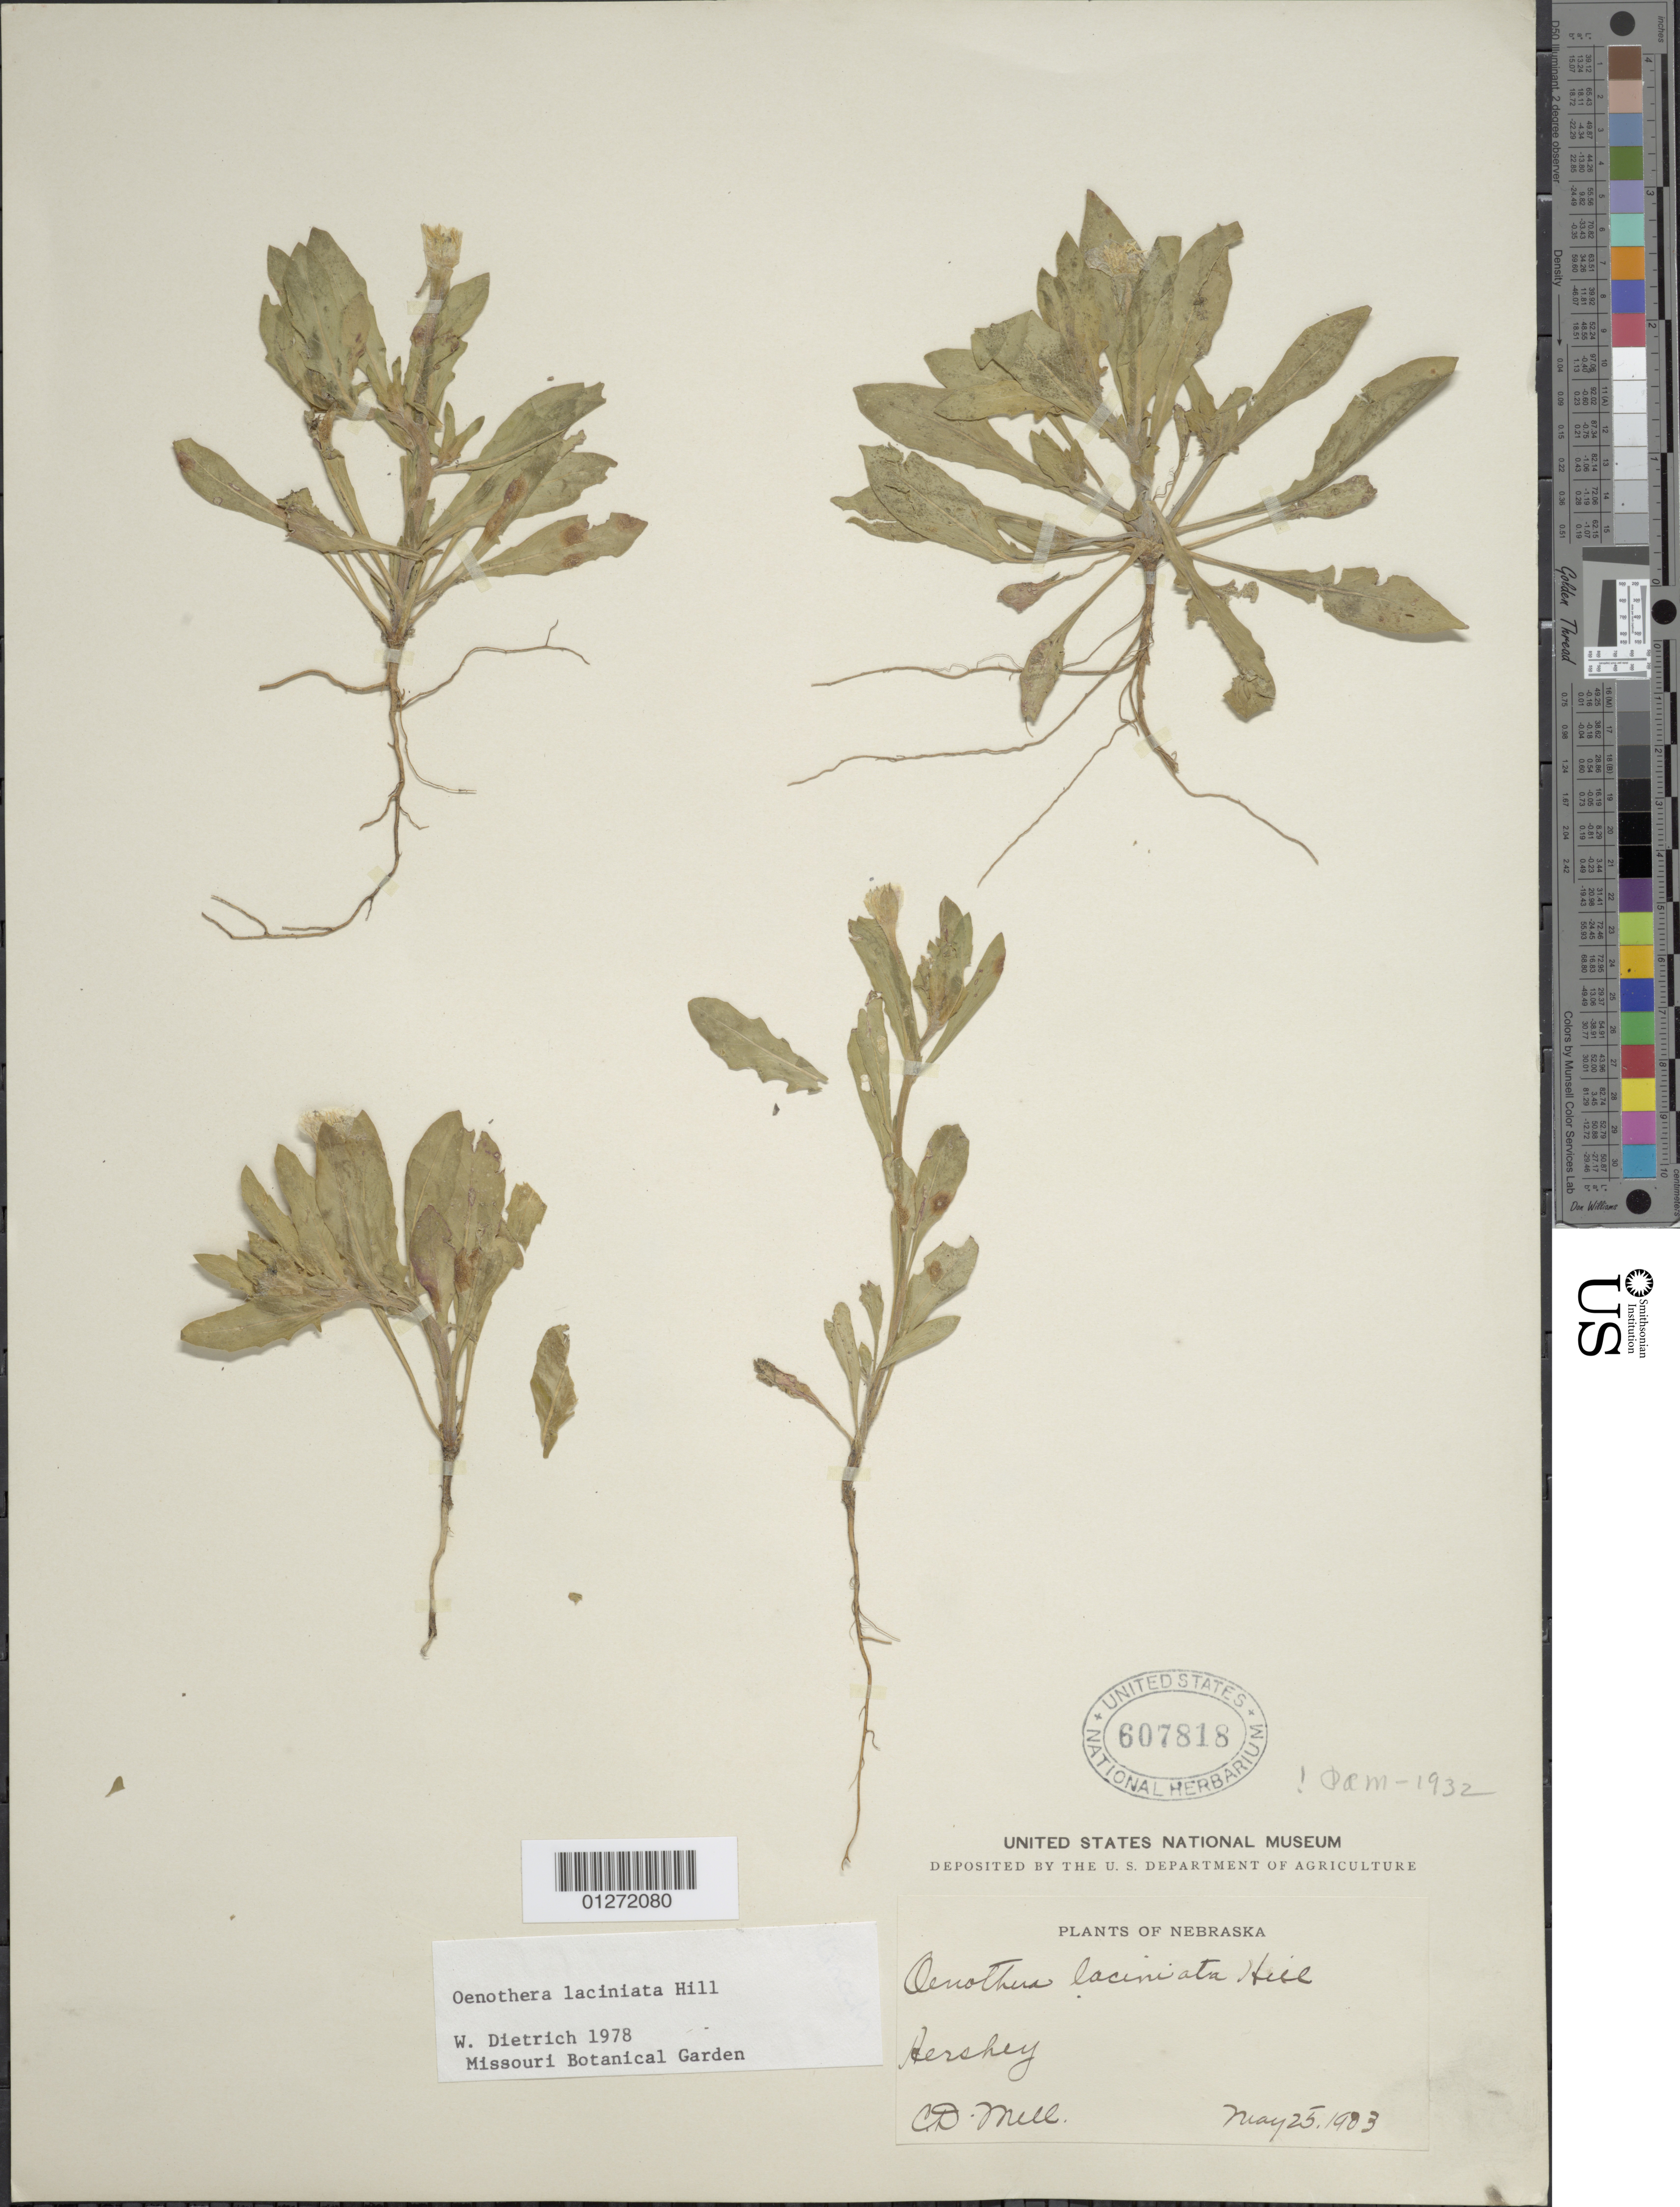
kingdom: Plantae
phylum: Tracheophyta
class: Magnoliopsida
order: Myrtales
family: Onagraceae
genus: Oenothera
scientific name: Oenothera laciniata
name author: Hill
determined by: Dietrich, W.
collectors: C. D. Mell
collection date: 1903-05-25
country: United States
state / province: Nebraska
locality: Hershey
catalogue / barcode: US 607818